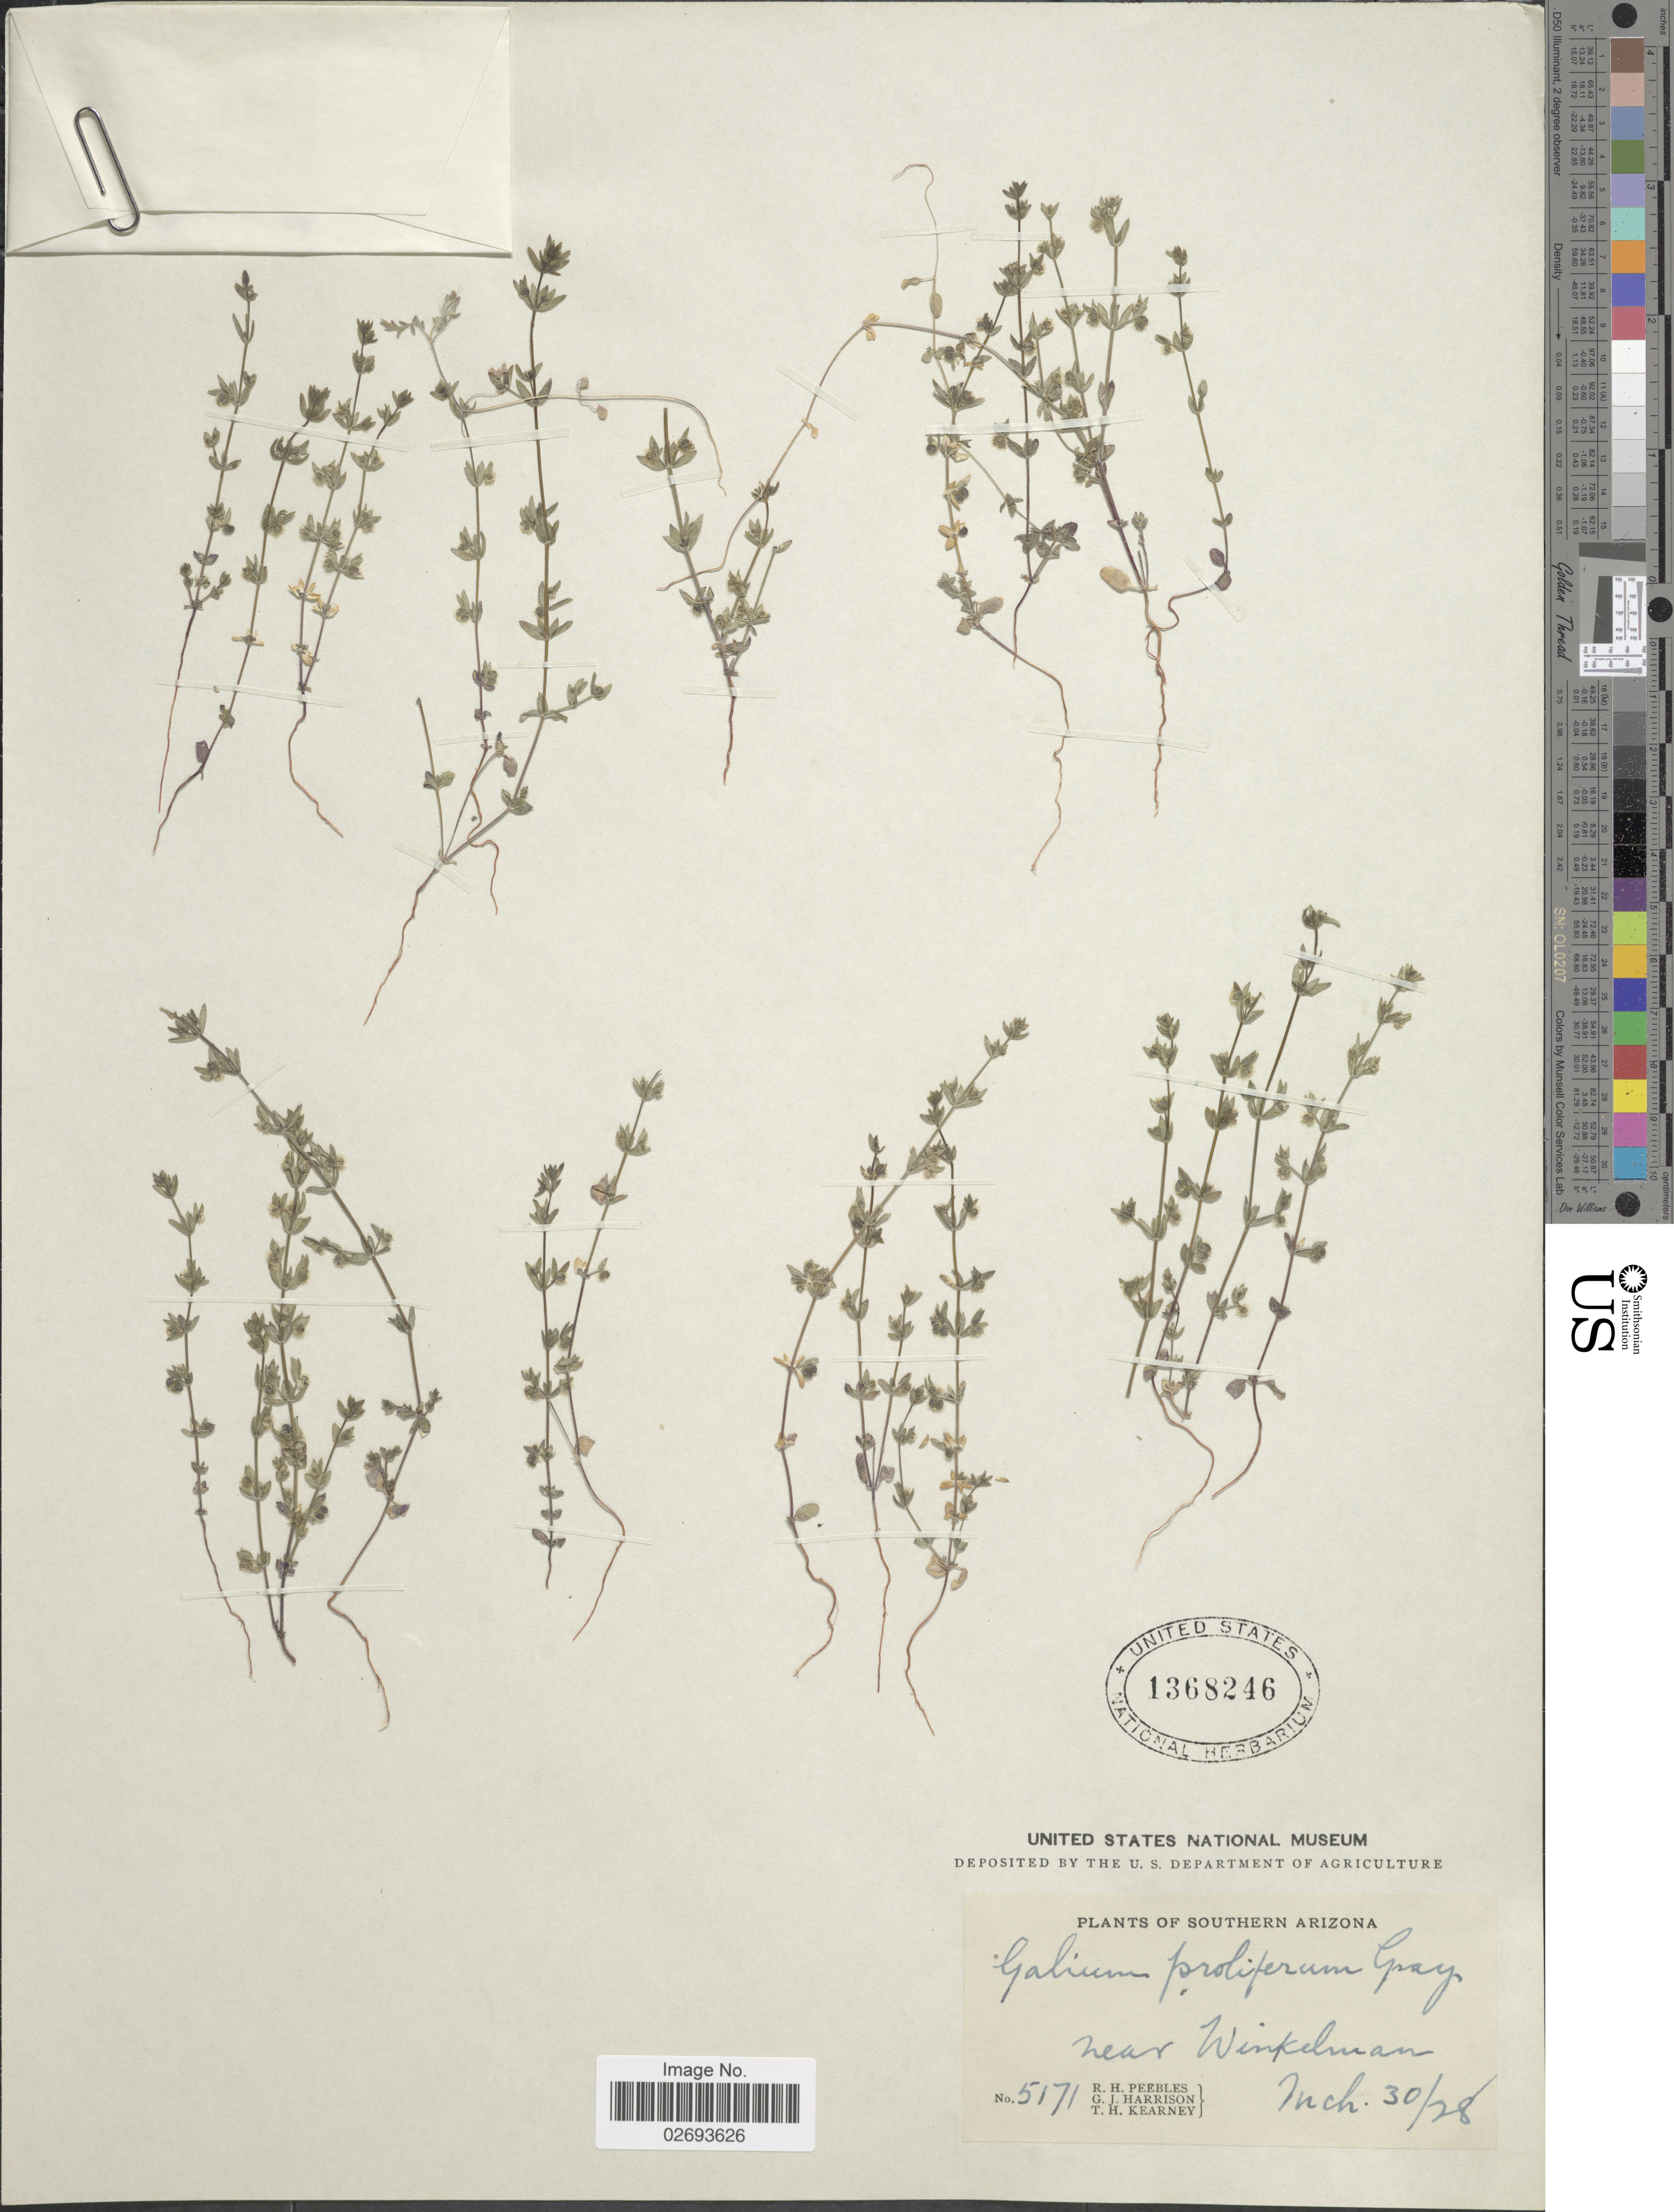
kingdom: Plantae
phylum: Tracheophyta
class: Magnoliopsida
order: Gentianales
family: Rubiaceae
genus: Galium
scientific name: Galium proliferum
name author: A. Gray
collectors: R. H. Peebles, G. J. Harrison & T. H. Kearney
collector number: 5171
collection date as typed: Transcribed d/m/y: 30/3/28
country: United States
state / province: Arizona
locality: Southern Arizona, Near Winkelman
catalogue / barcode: US 1368246